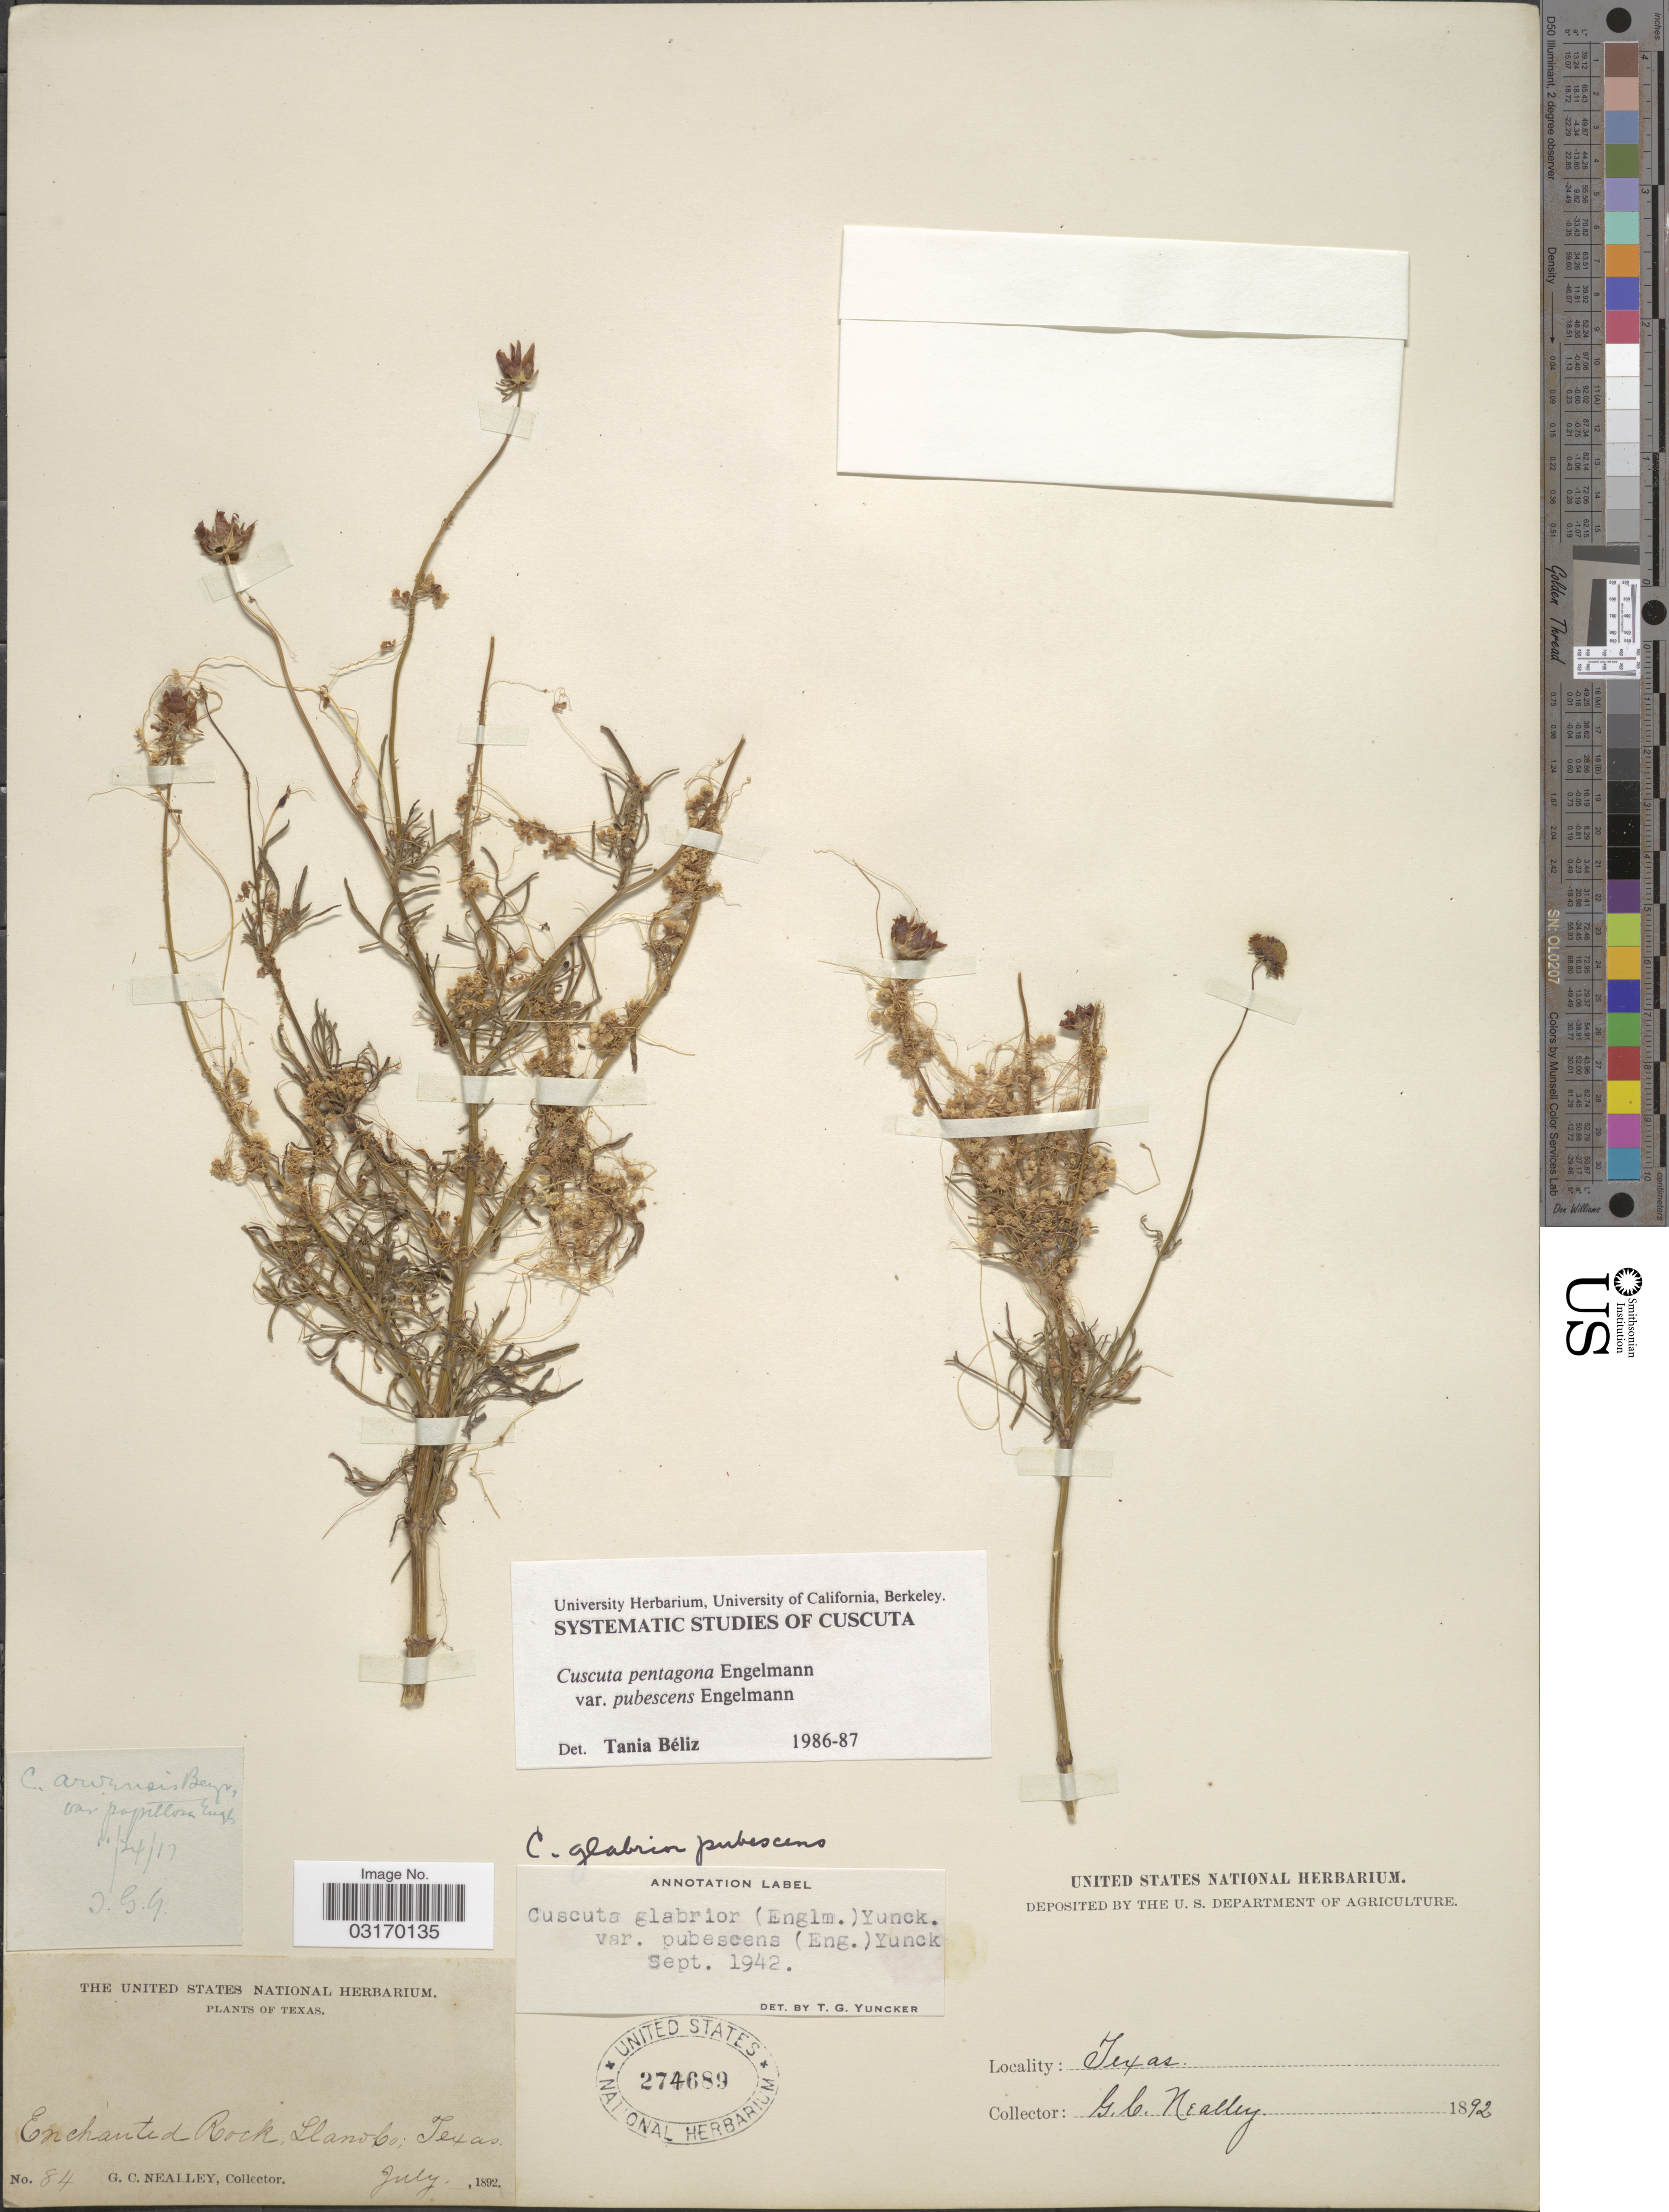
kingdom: Plantae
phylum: Tracheophyta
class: Magnoliopsida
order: Solanales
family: Convolvulaceae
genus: Cuscuta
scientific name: Cuscuta pentagona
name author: Engelm.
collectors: G. C. Nealley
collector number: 84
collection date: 1892-07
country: United States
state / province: Texas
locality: Enchanted Rock, LLano Co.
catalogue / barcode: US 274689